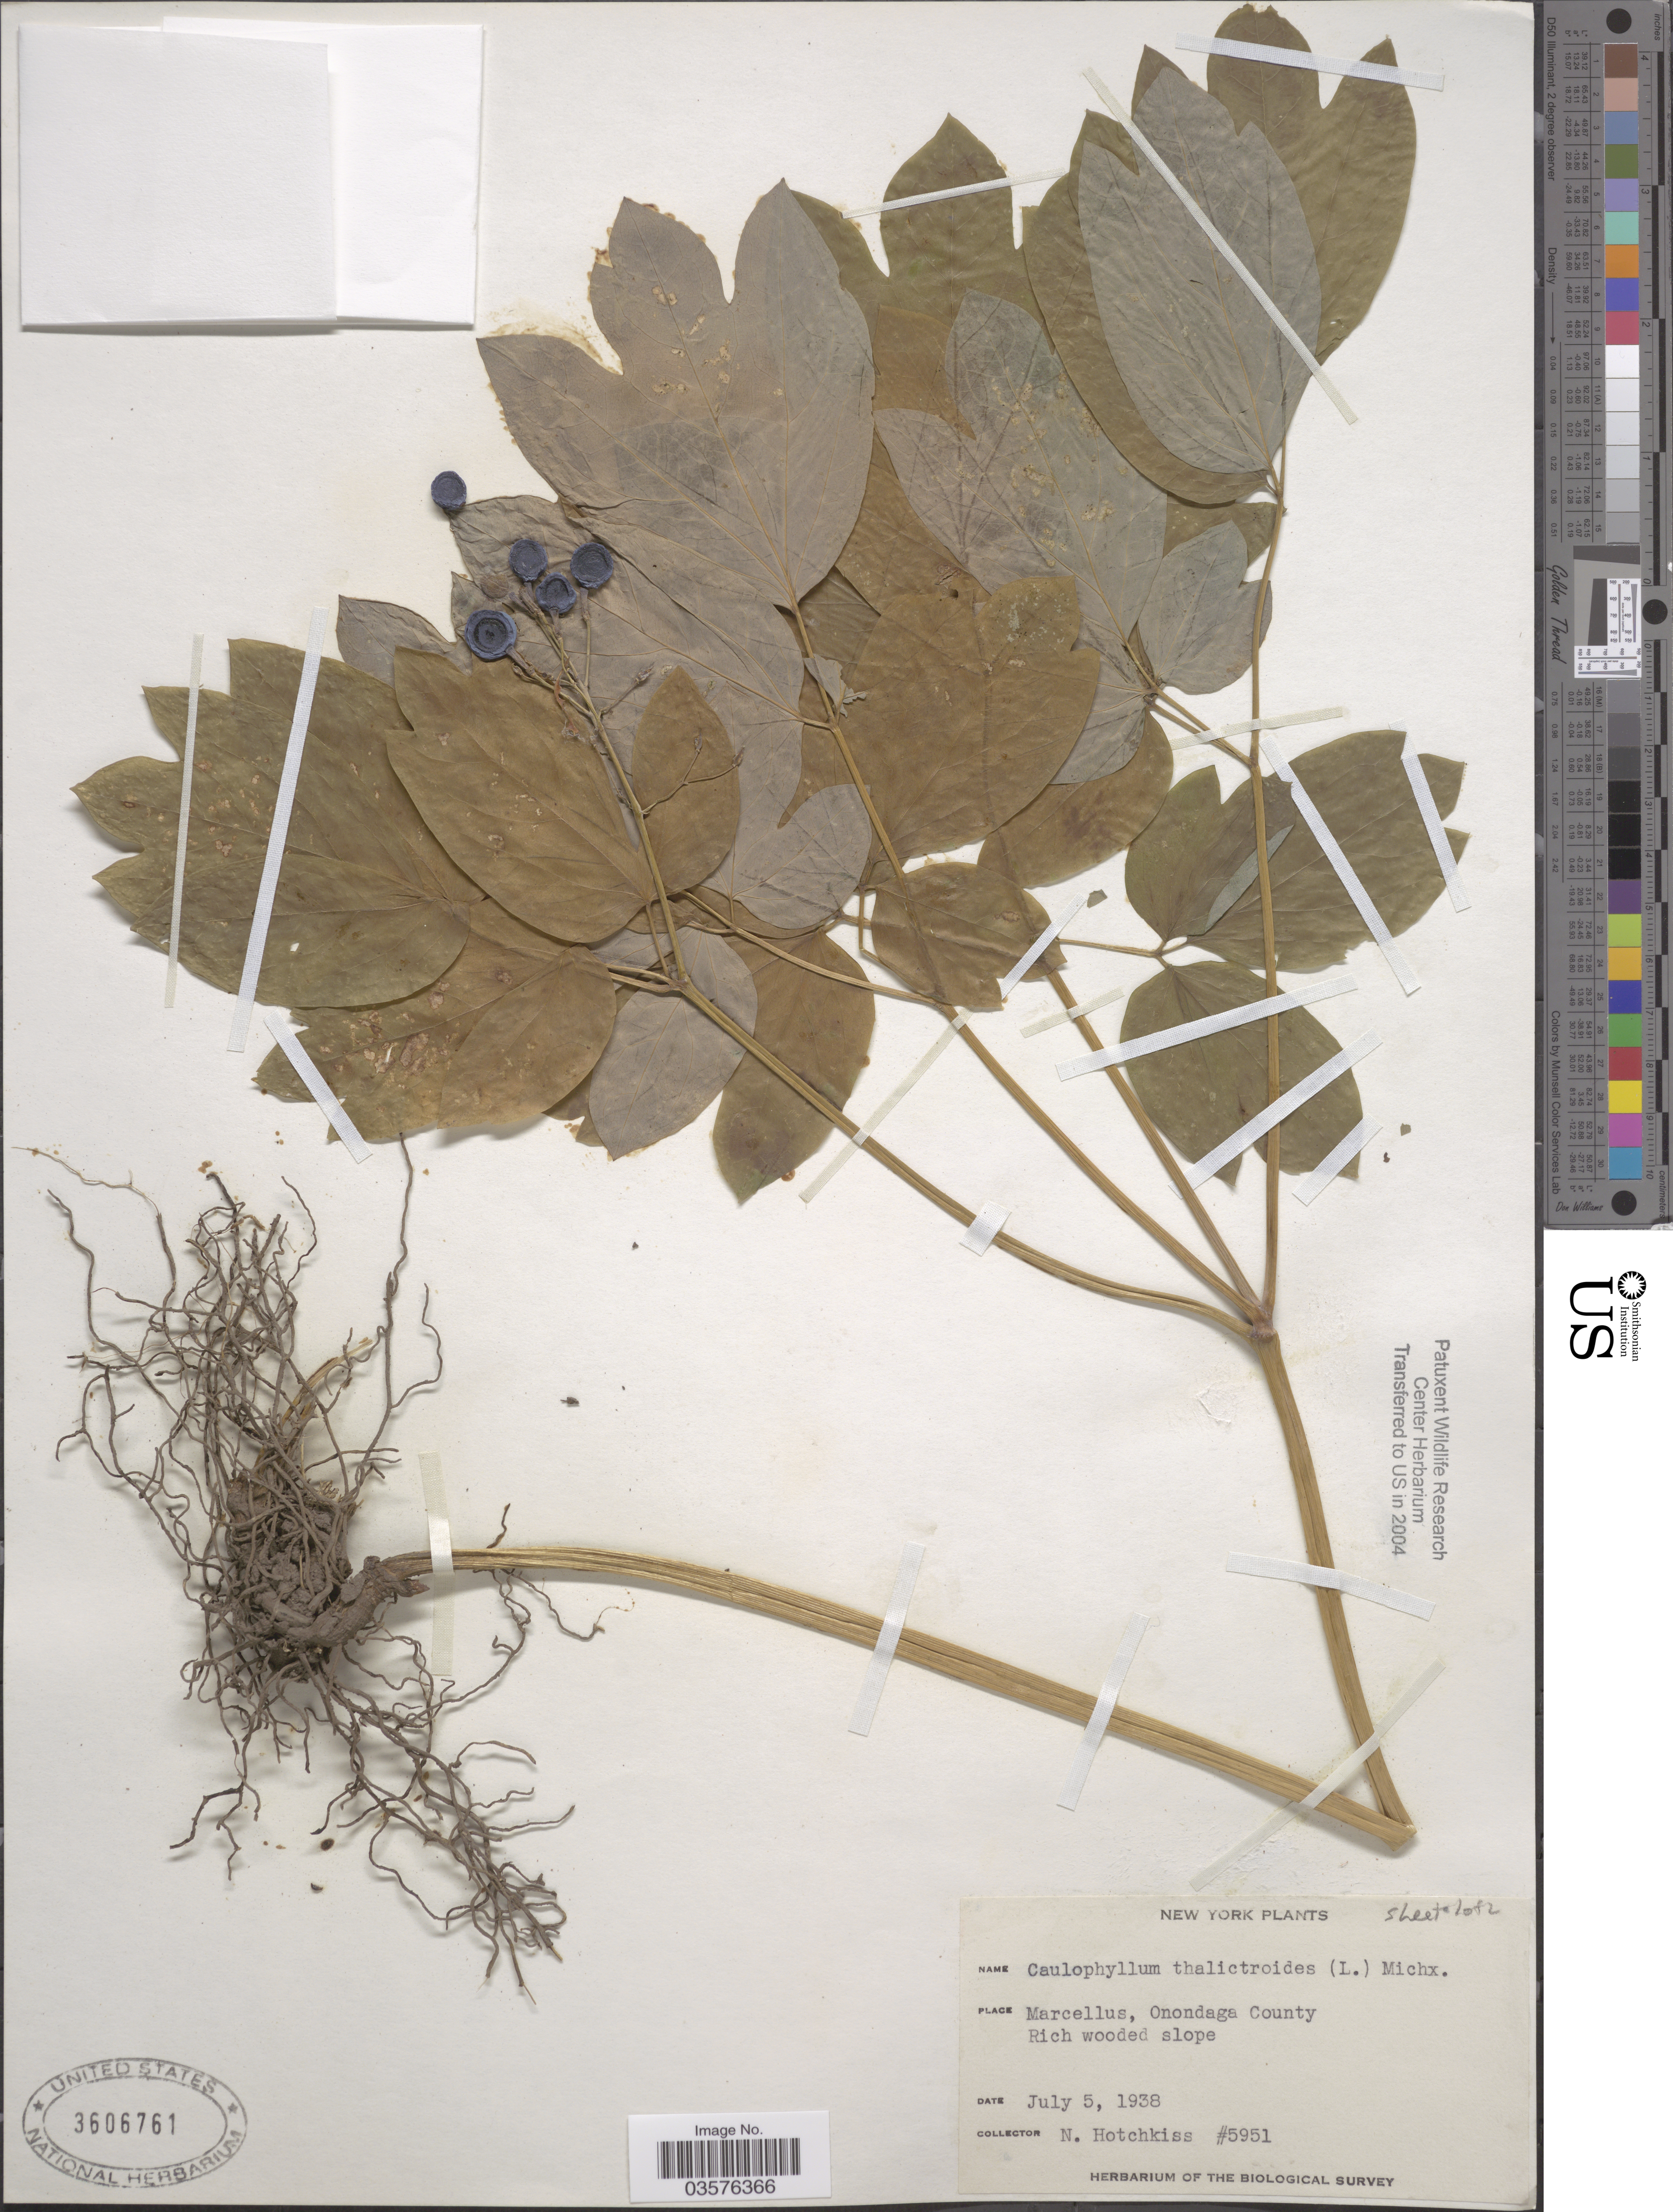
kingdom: Plantae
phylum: Tracheophyta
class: Magnoliopsida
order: Ranunculales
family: Berberidaceae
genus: Caulophyllum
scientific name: Caulophyllum thalictroides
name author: (L.) Michx.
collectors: N. Hotchkiss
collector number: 5951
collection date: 1938-07-05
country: United States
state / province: New York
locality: Marcellus, Onondaga County.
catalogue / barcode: US 3606761